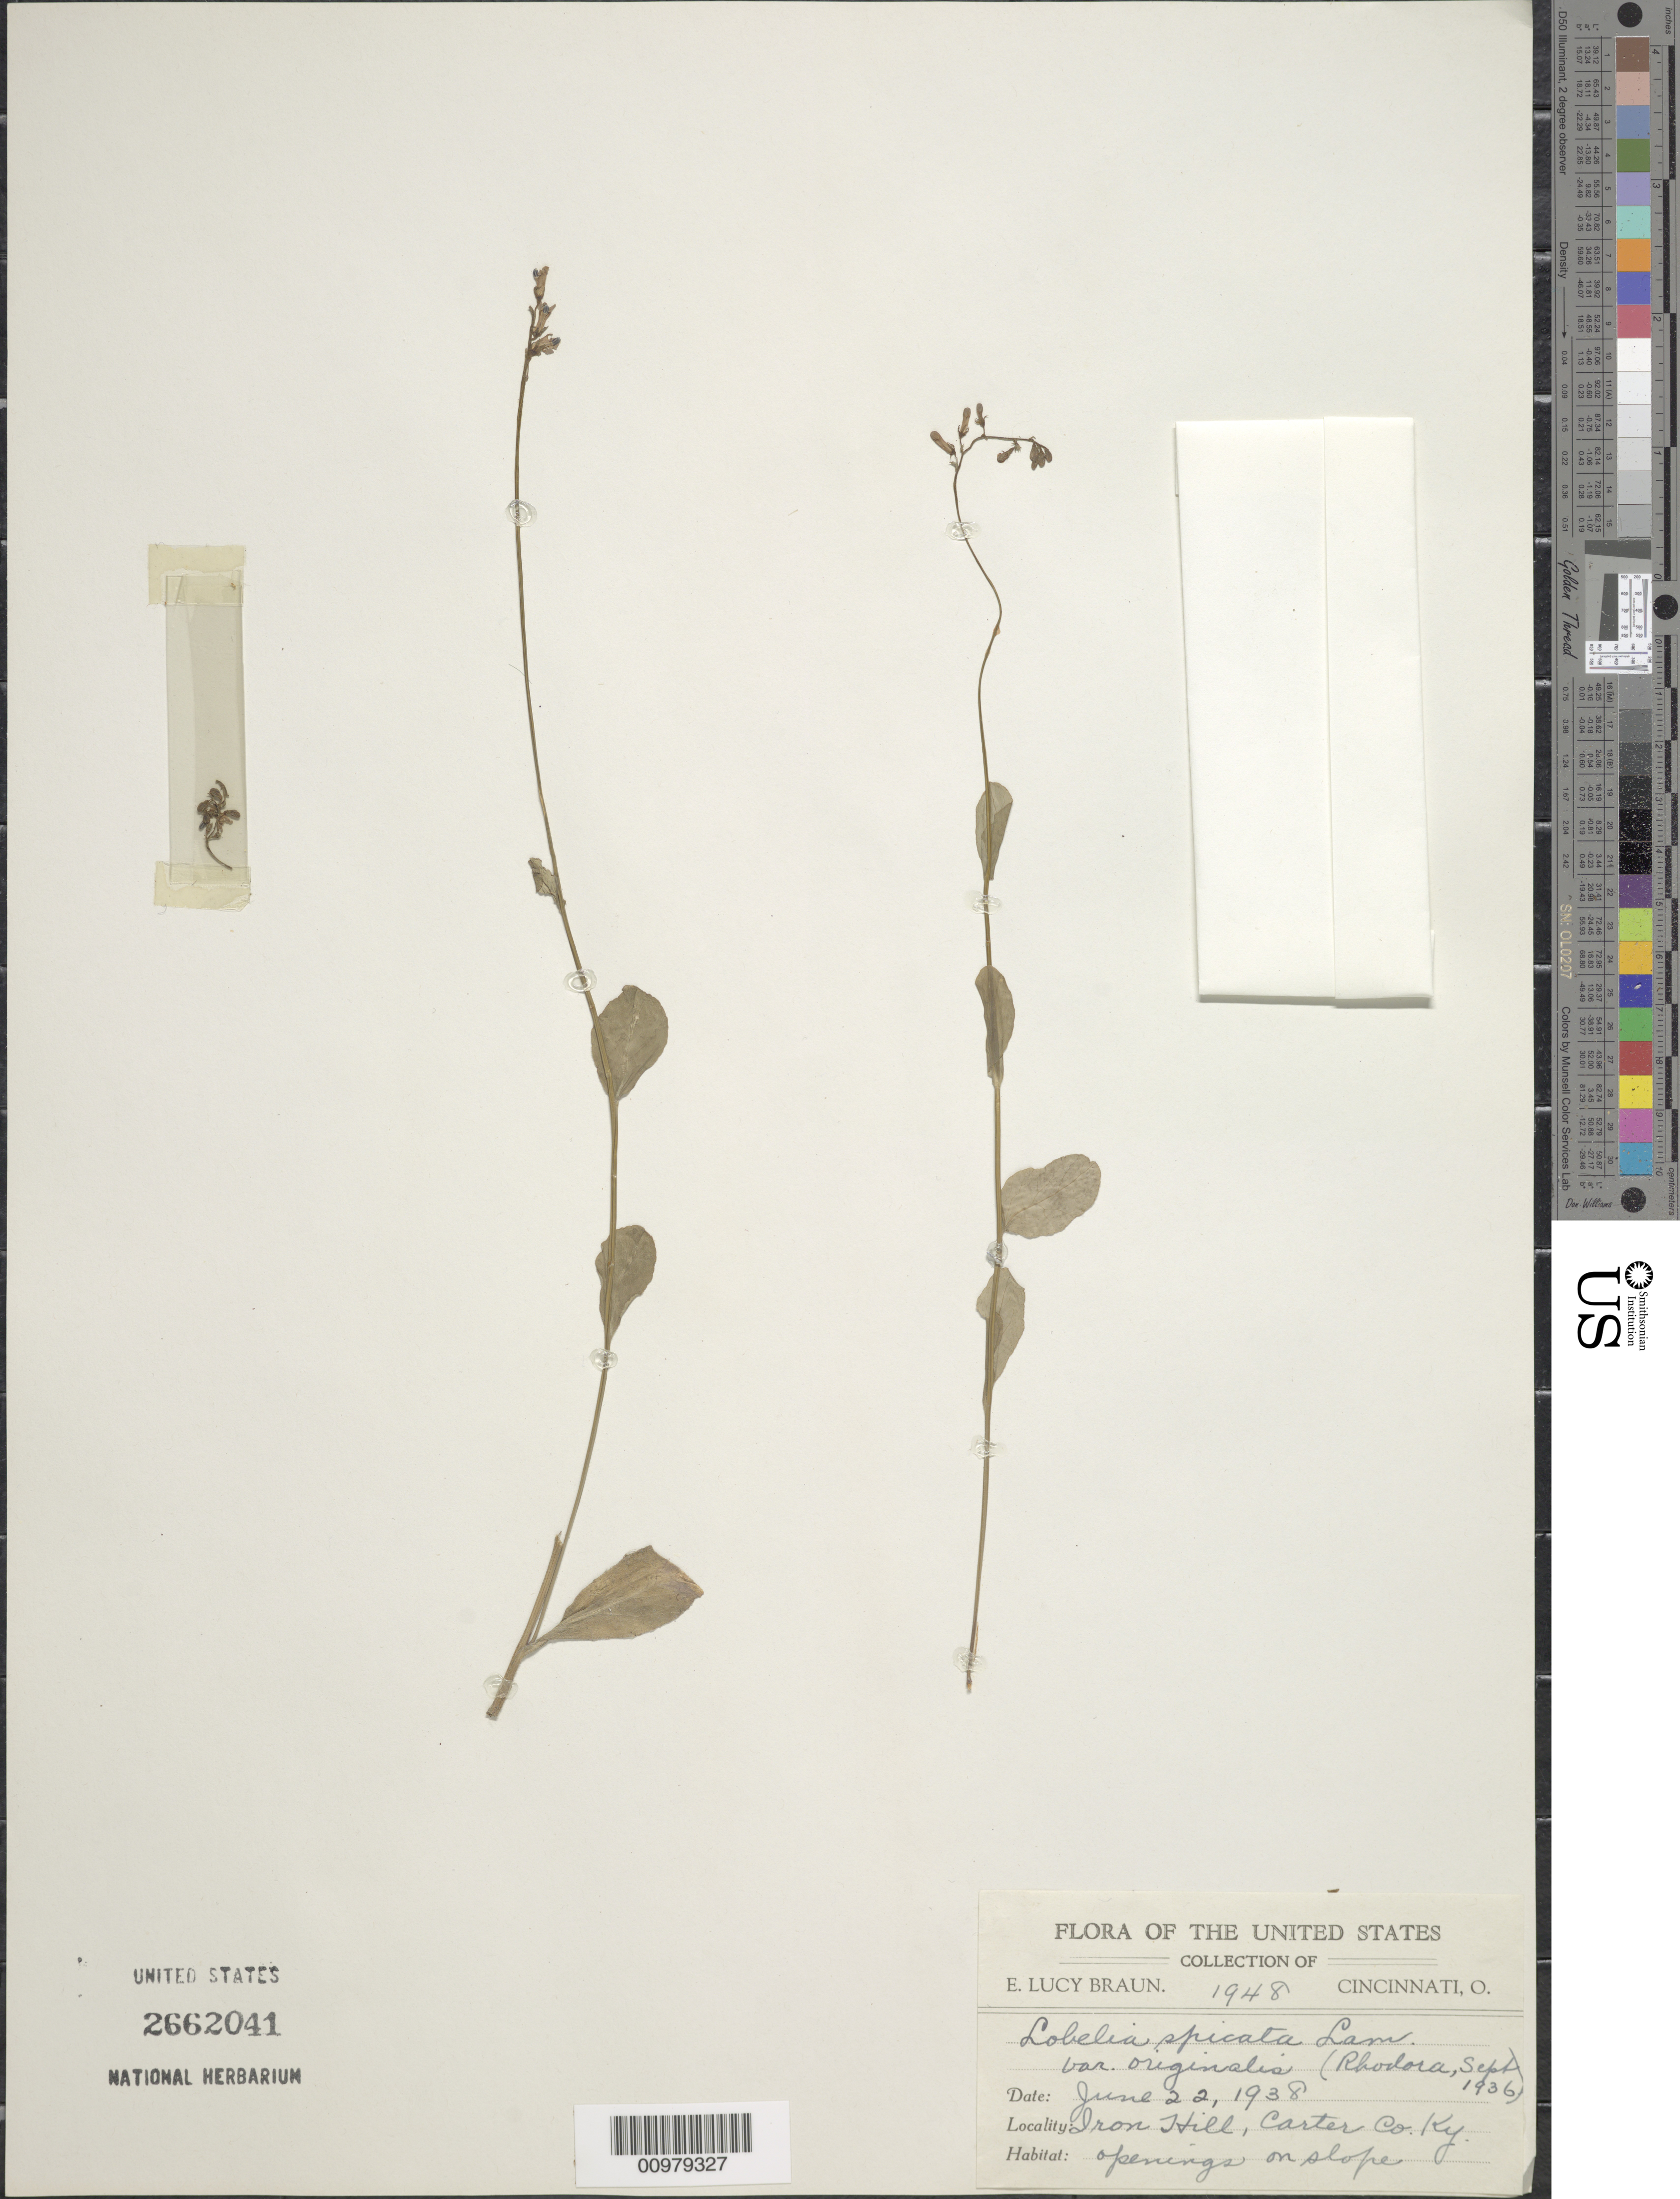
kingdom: Plantae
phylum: Tracheophyta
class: Magnoliopsida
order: Asterales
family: Campanulaceae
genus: Lobelia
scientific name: Lobelia spicata var. originalis McVaugh, nom. inval.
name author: McVaugh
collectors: E. L. Braun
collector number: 1948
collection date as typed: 22 Jun 1938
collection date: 1938-06-22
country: United States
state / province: Kentucky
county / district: Carter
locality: Iron Hill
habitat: openings on slopes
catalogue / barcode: US 2662041